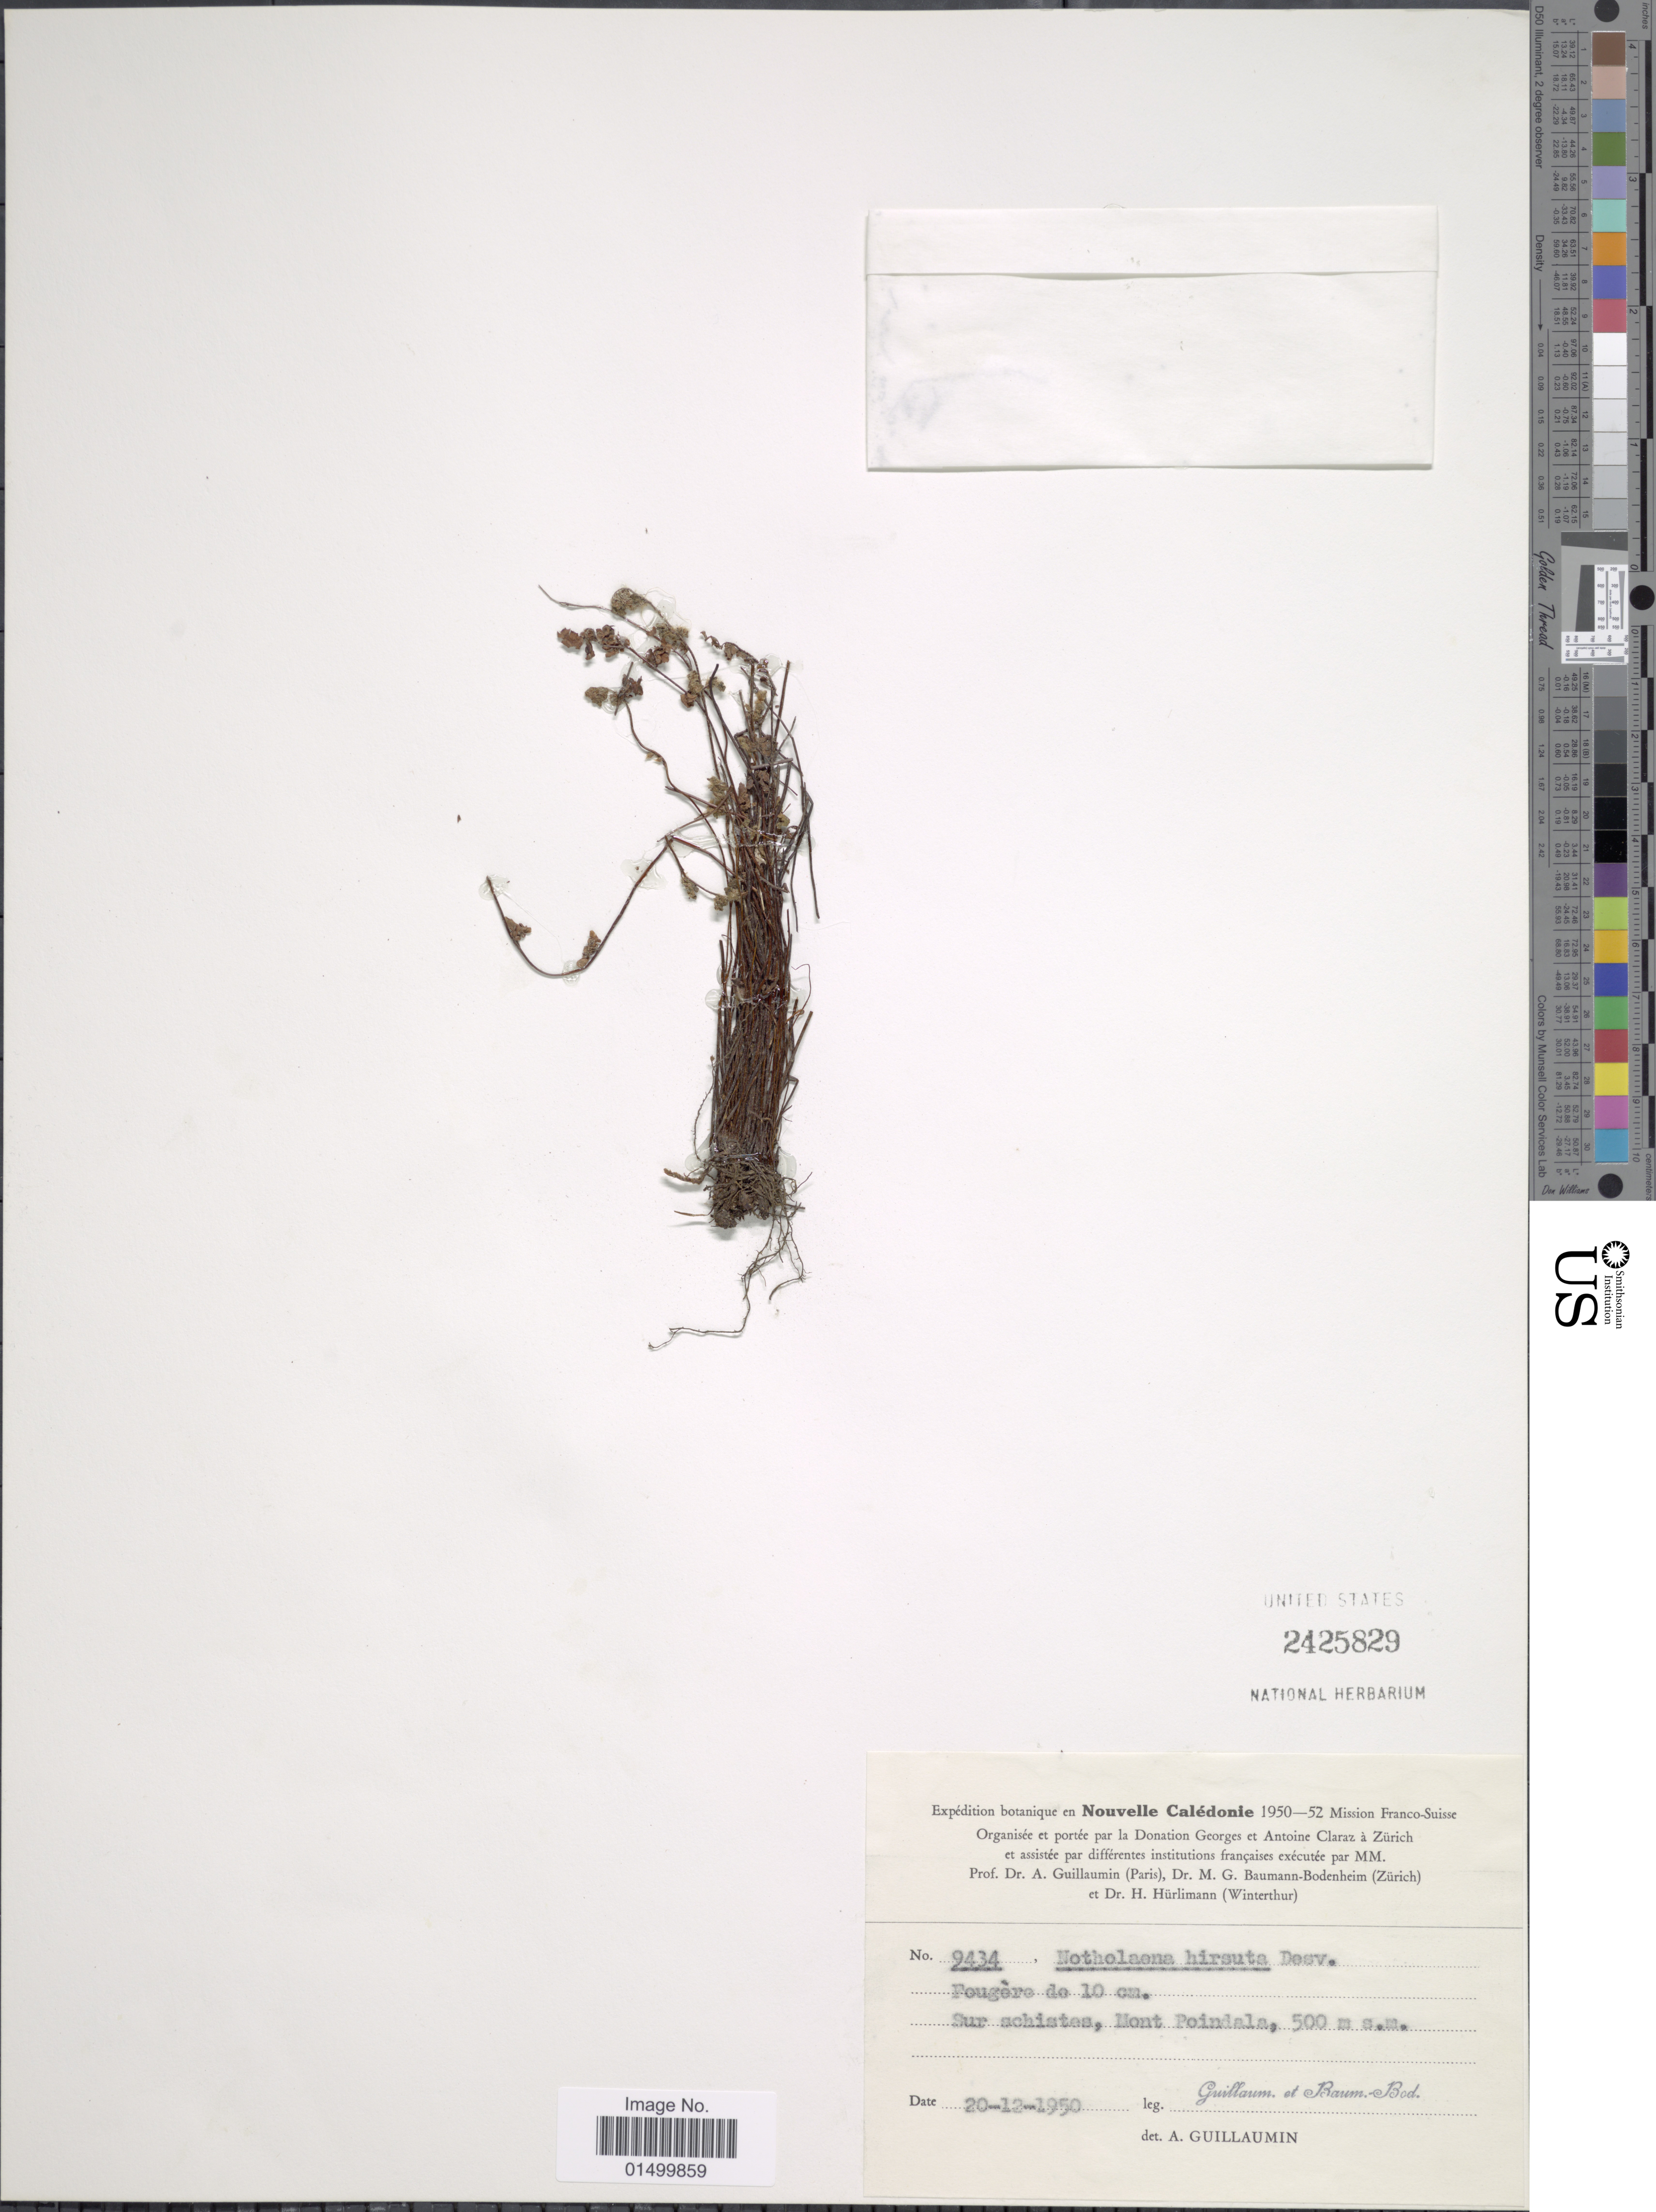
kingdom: Plantae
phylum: Tracheophyta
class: Polypodiopsida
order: Polypodiales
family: Pteridaceae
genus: Cheilanthes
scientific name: Cheilanthes hirsuta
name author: Link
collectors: A. Guillaumin & M. G. Baumann-Bodenheim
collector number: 9434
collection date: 1950-12-20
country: New Caledonia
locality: Sur schistes, Mont Poindala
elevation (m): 500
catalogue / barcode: US 2425829